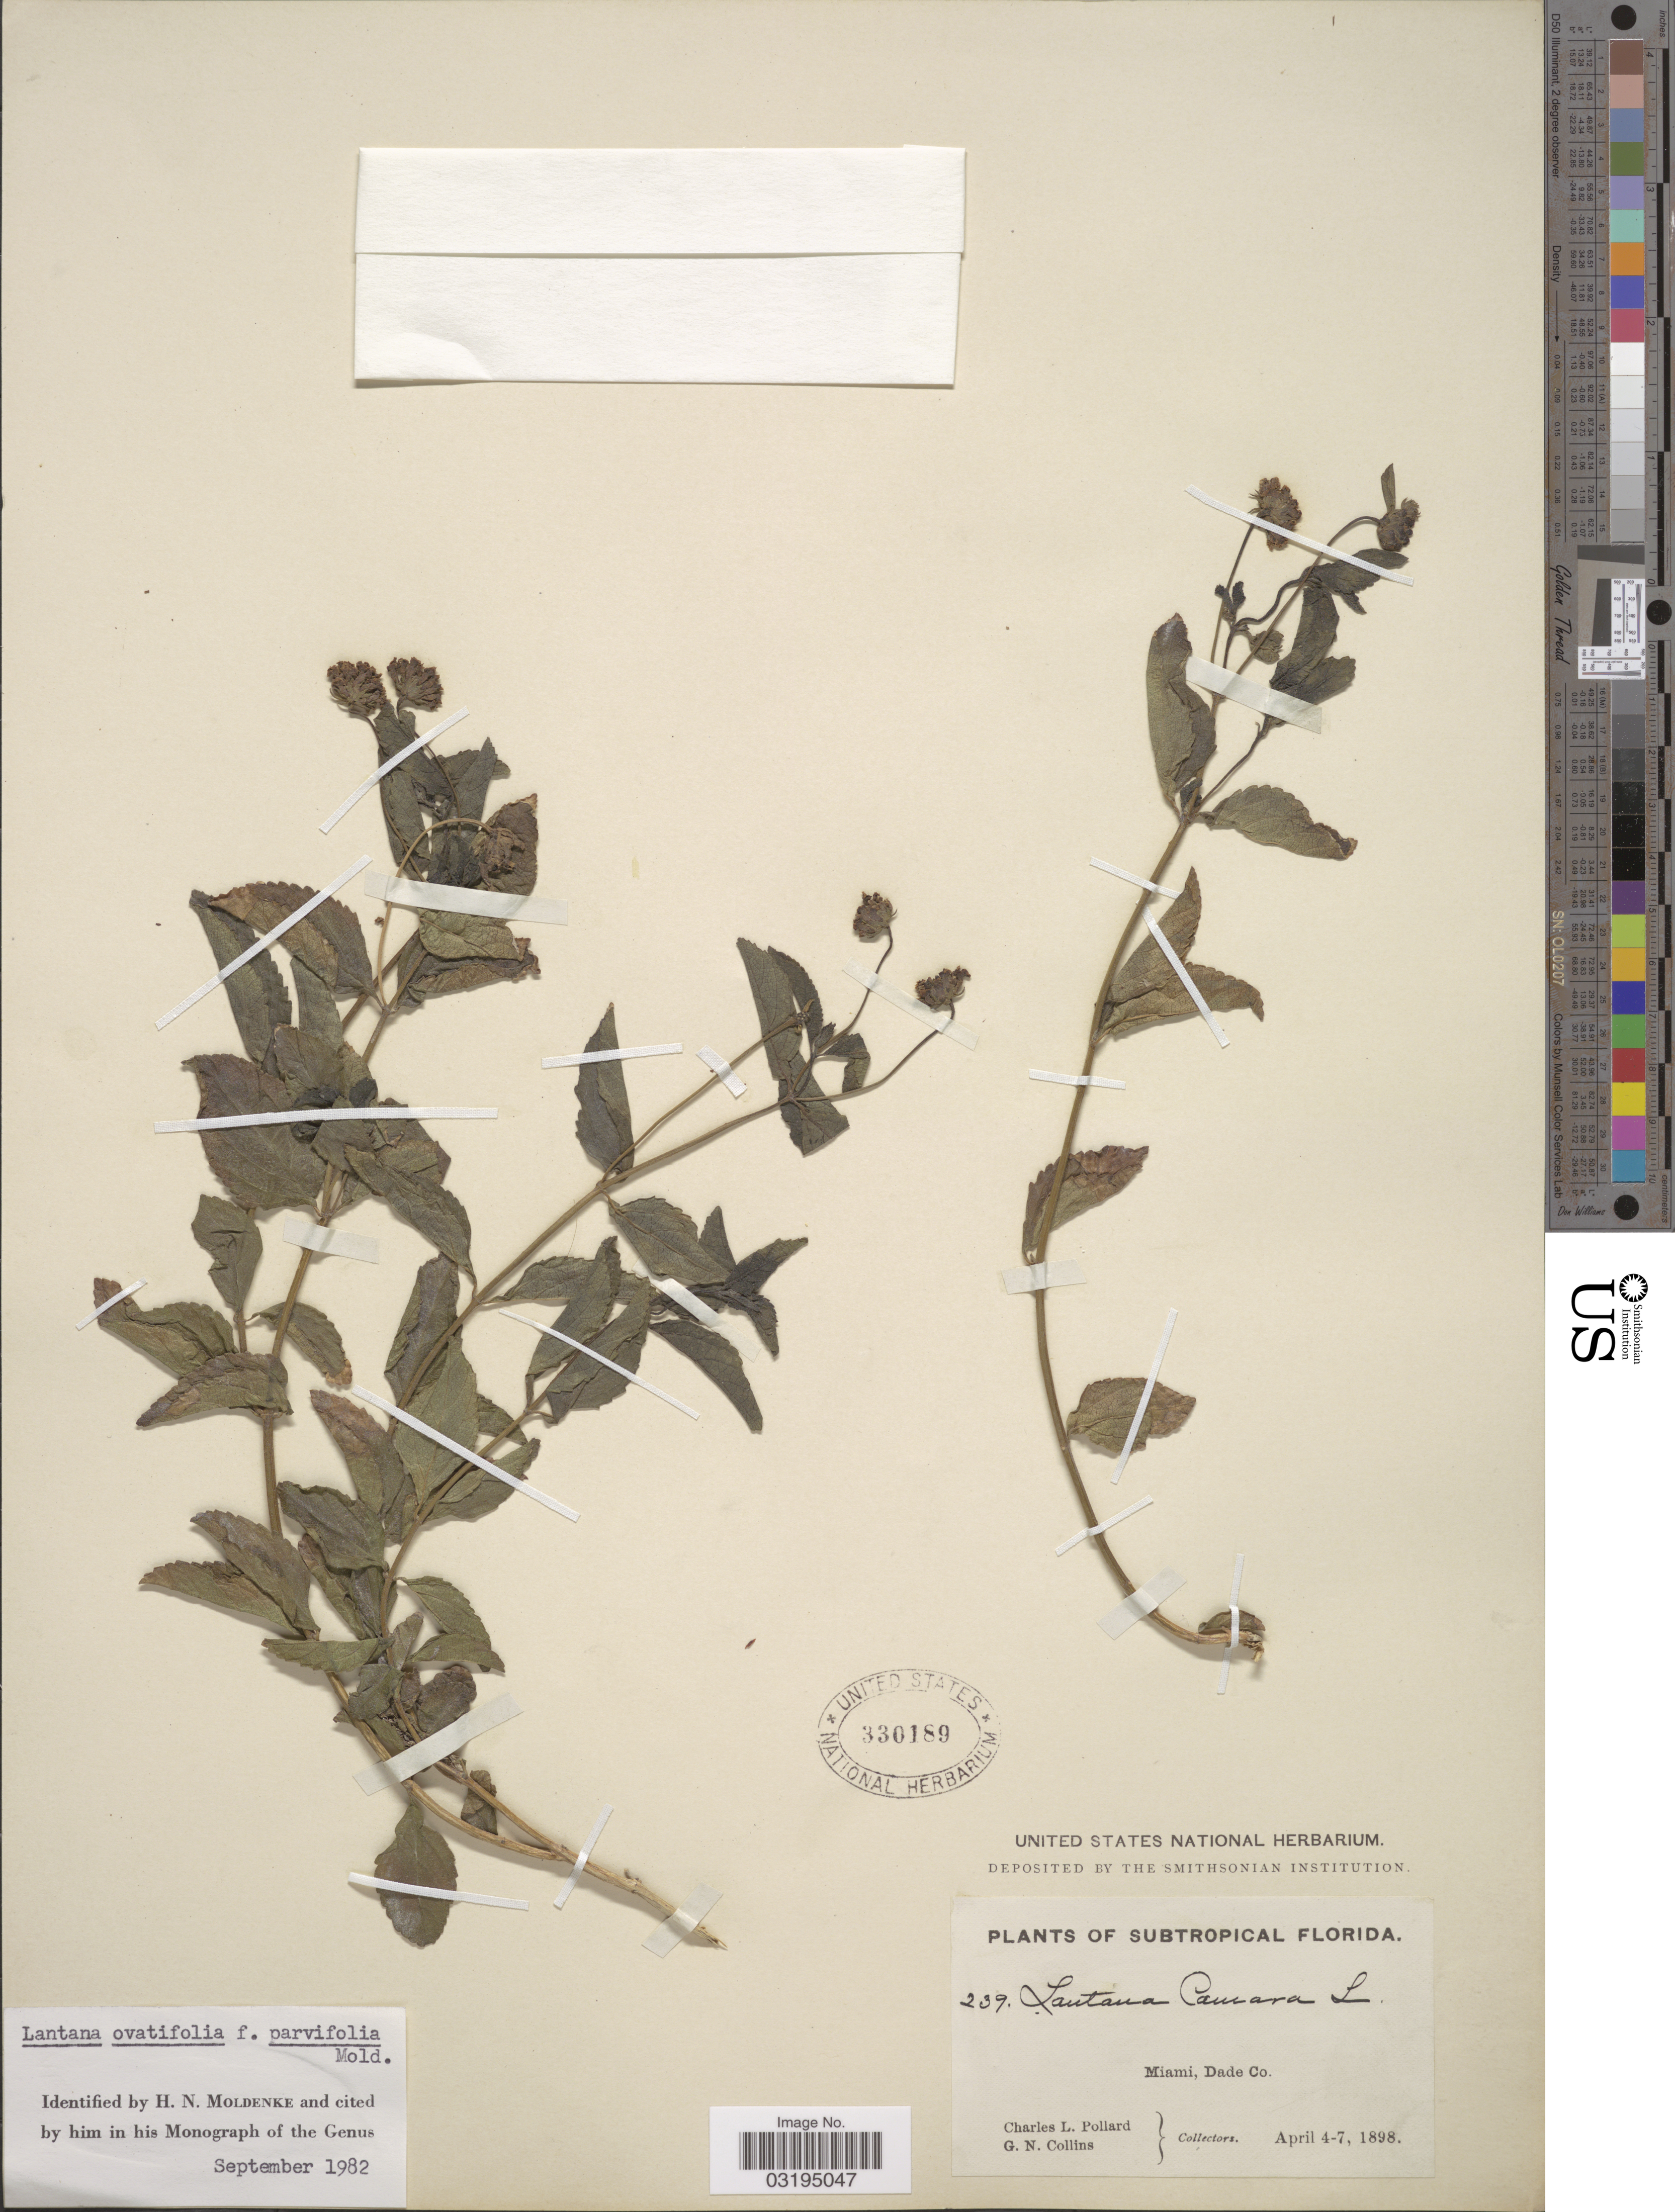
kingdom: Plantae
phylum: Tracheophyta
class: Magnoliopsida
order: Lamiales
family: Verbenaceae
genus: Lantana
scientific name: Lantana ovatifolia f. parvifolia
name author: Moldenke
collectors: C. L. Pollard & G. Collins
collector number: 239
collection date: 1898-04-04/1898-04-07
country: United States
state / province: Florida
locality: Subtropical Florida. Miami, Dade Co.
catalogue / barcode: US 330189